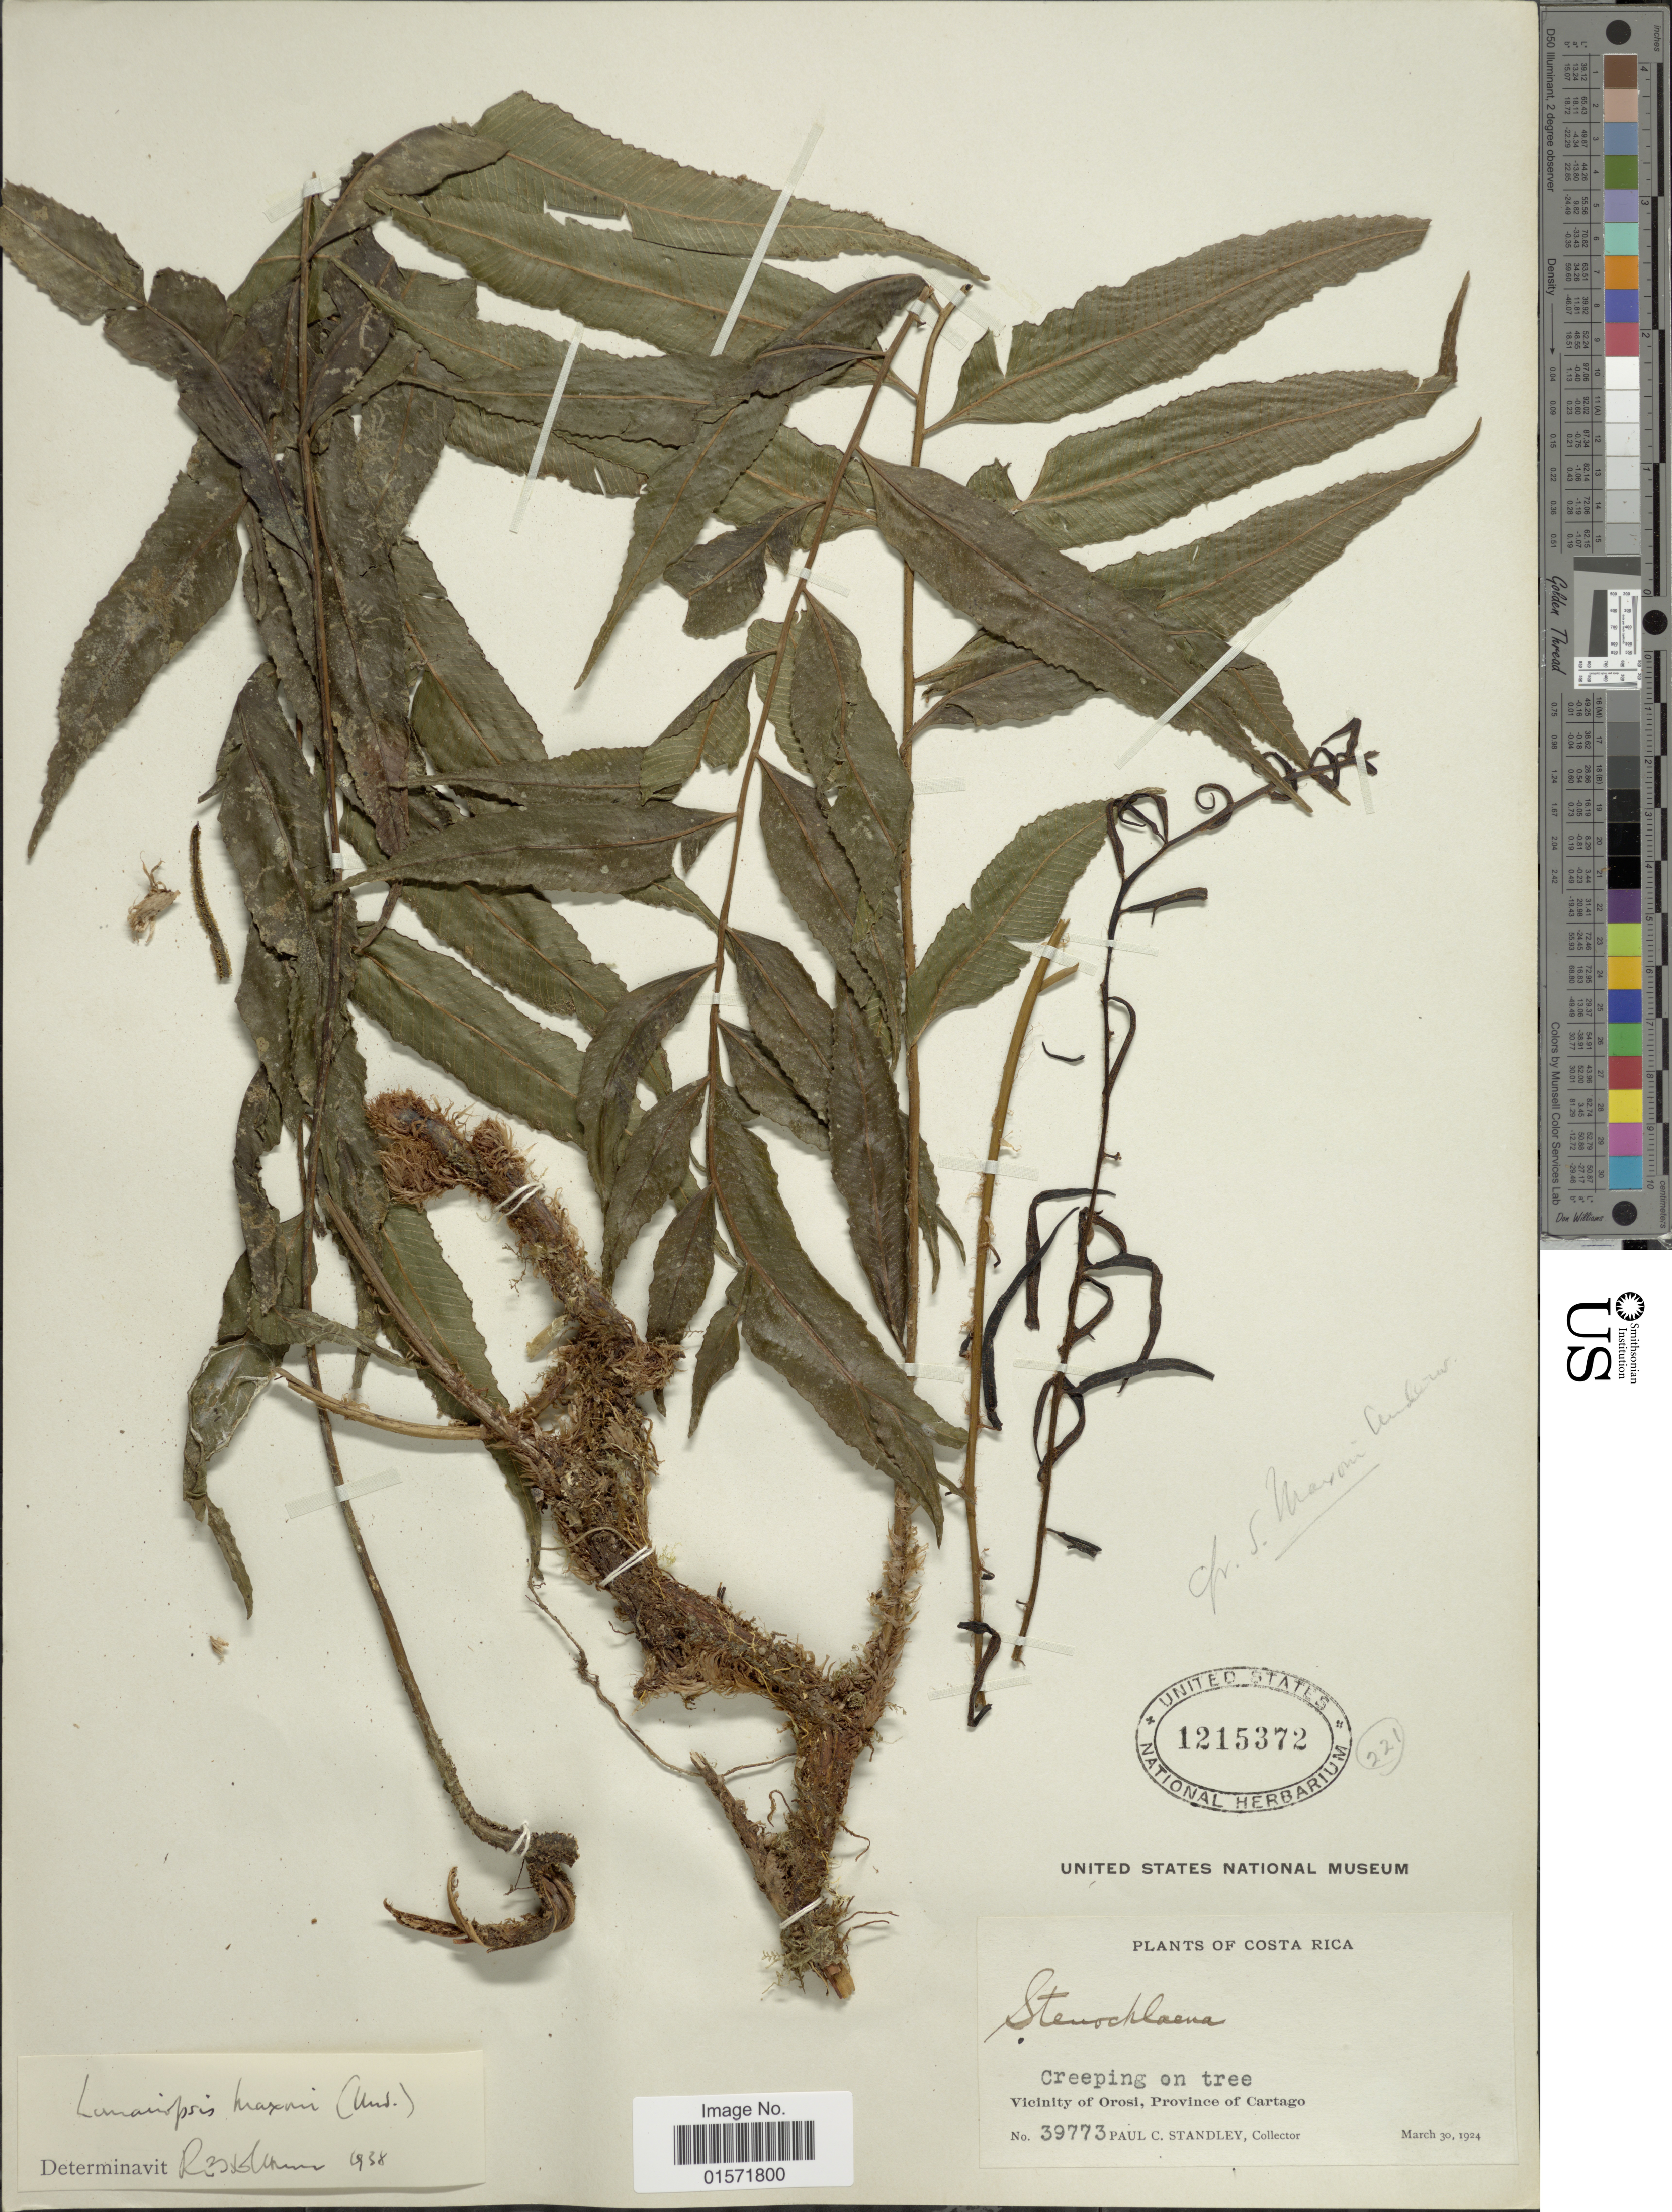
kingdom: Plantae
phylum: Tracheophyta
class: Polypodiopsida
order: Polypodiales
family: Lomariopsidaceae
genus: Lomariopsis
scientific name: Lomariopsis maxonii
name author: (Underw.) Holttum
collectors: P. C. Standley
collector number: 39773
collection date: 1924-03-30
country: Costa Rica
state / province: Cartago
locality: Vicinity of Orosi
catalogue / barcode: US 1215372